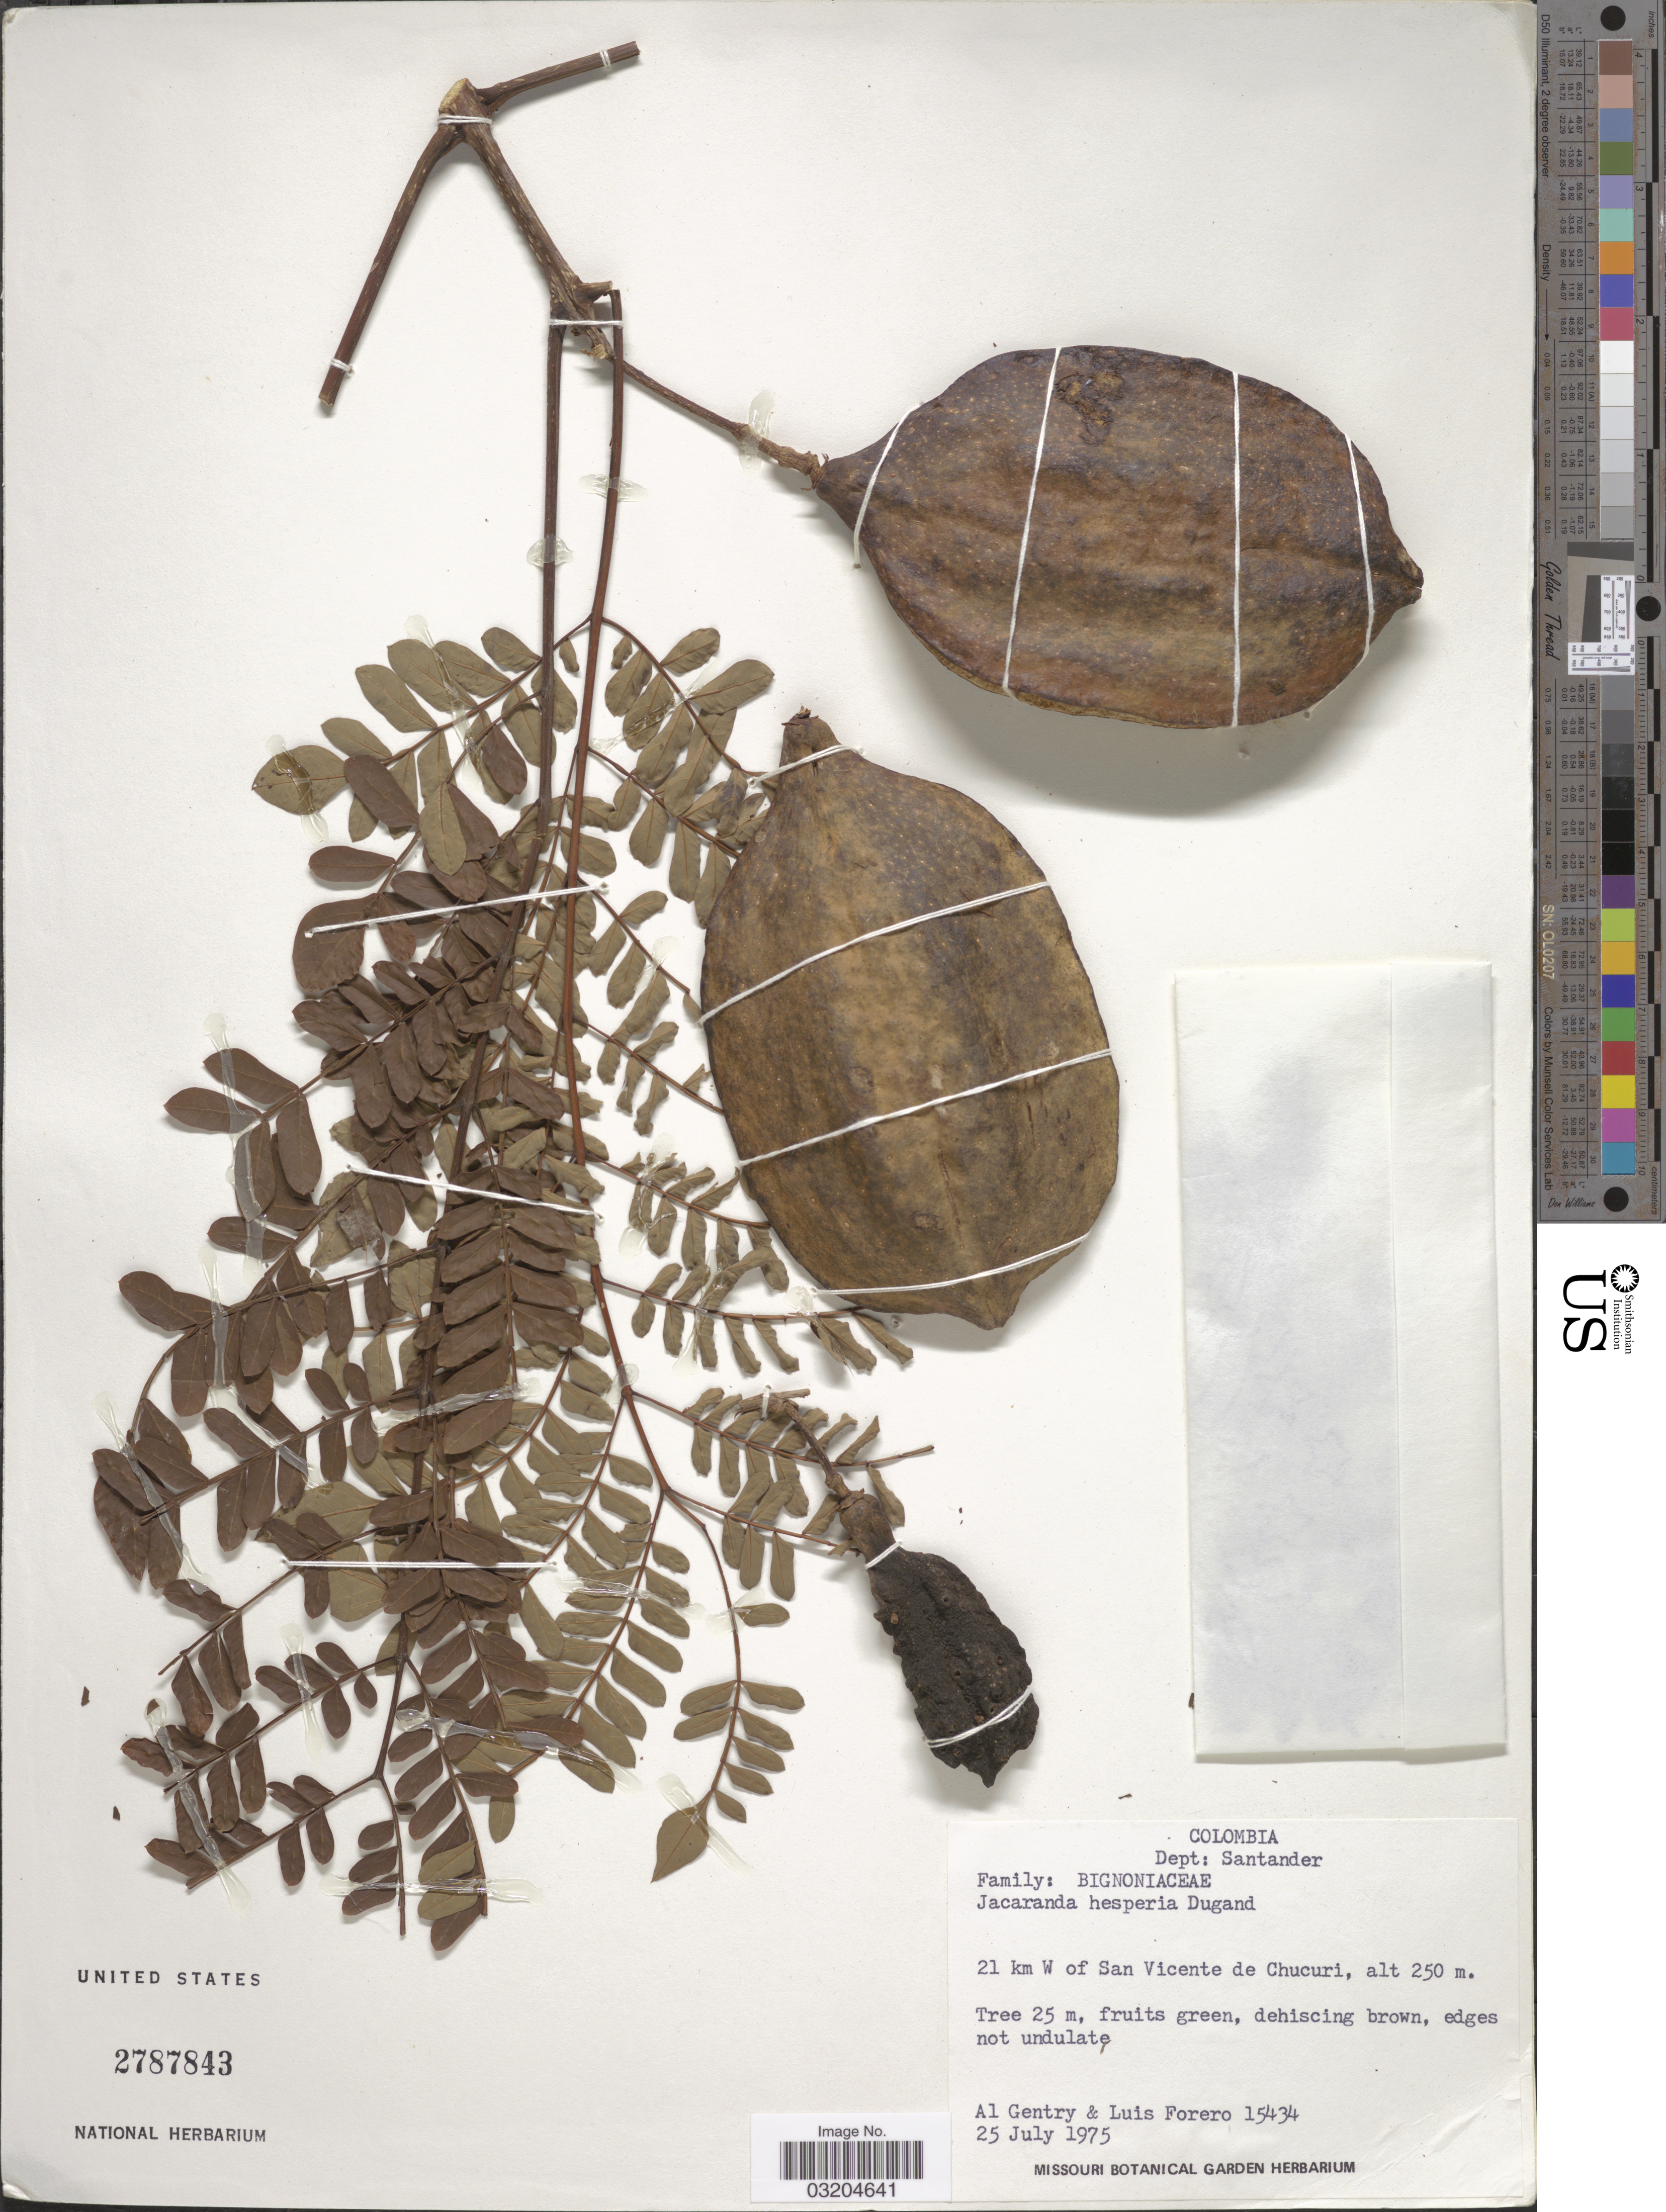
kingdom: Plantae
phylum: Tracheophyta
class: Magnoliopsida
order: Lamiales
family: Bignoniaceae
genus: Jacaranda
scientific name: Jacaranda hesperia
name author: Dugand G.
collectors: A. H. Gentry & L. Forero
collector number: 15434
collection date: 1975-07-25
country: Colombia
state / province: Santander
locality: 21 km W of San Vicente de Chucuri.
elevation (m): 250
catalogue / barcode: US 2787843